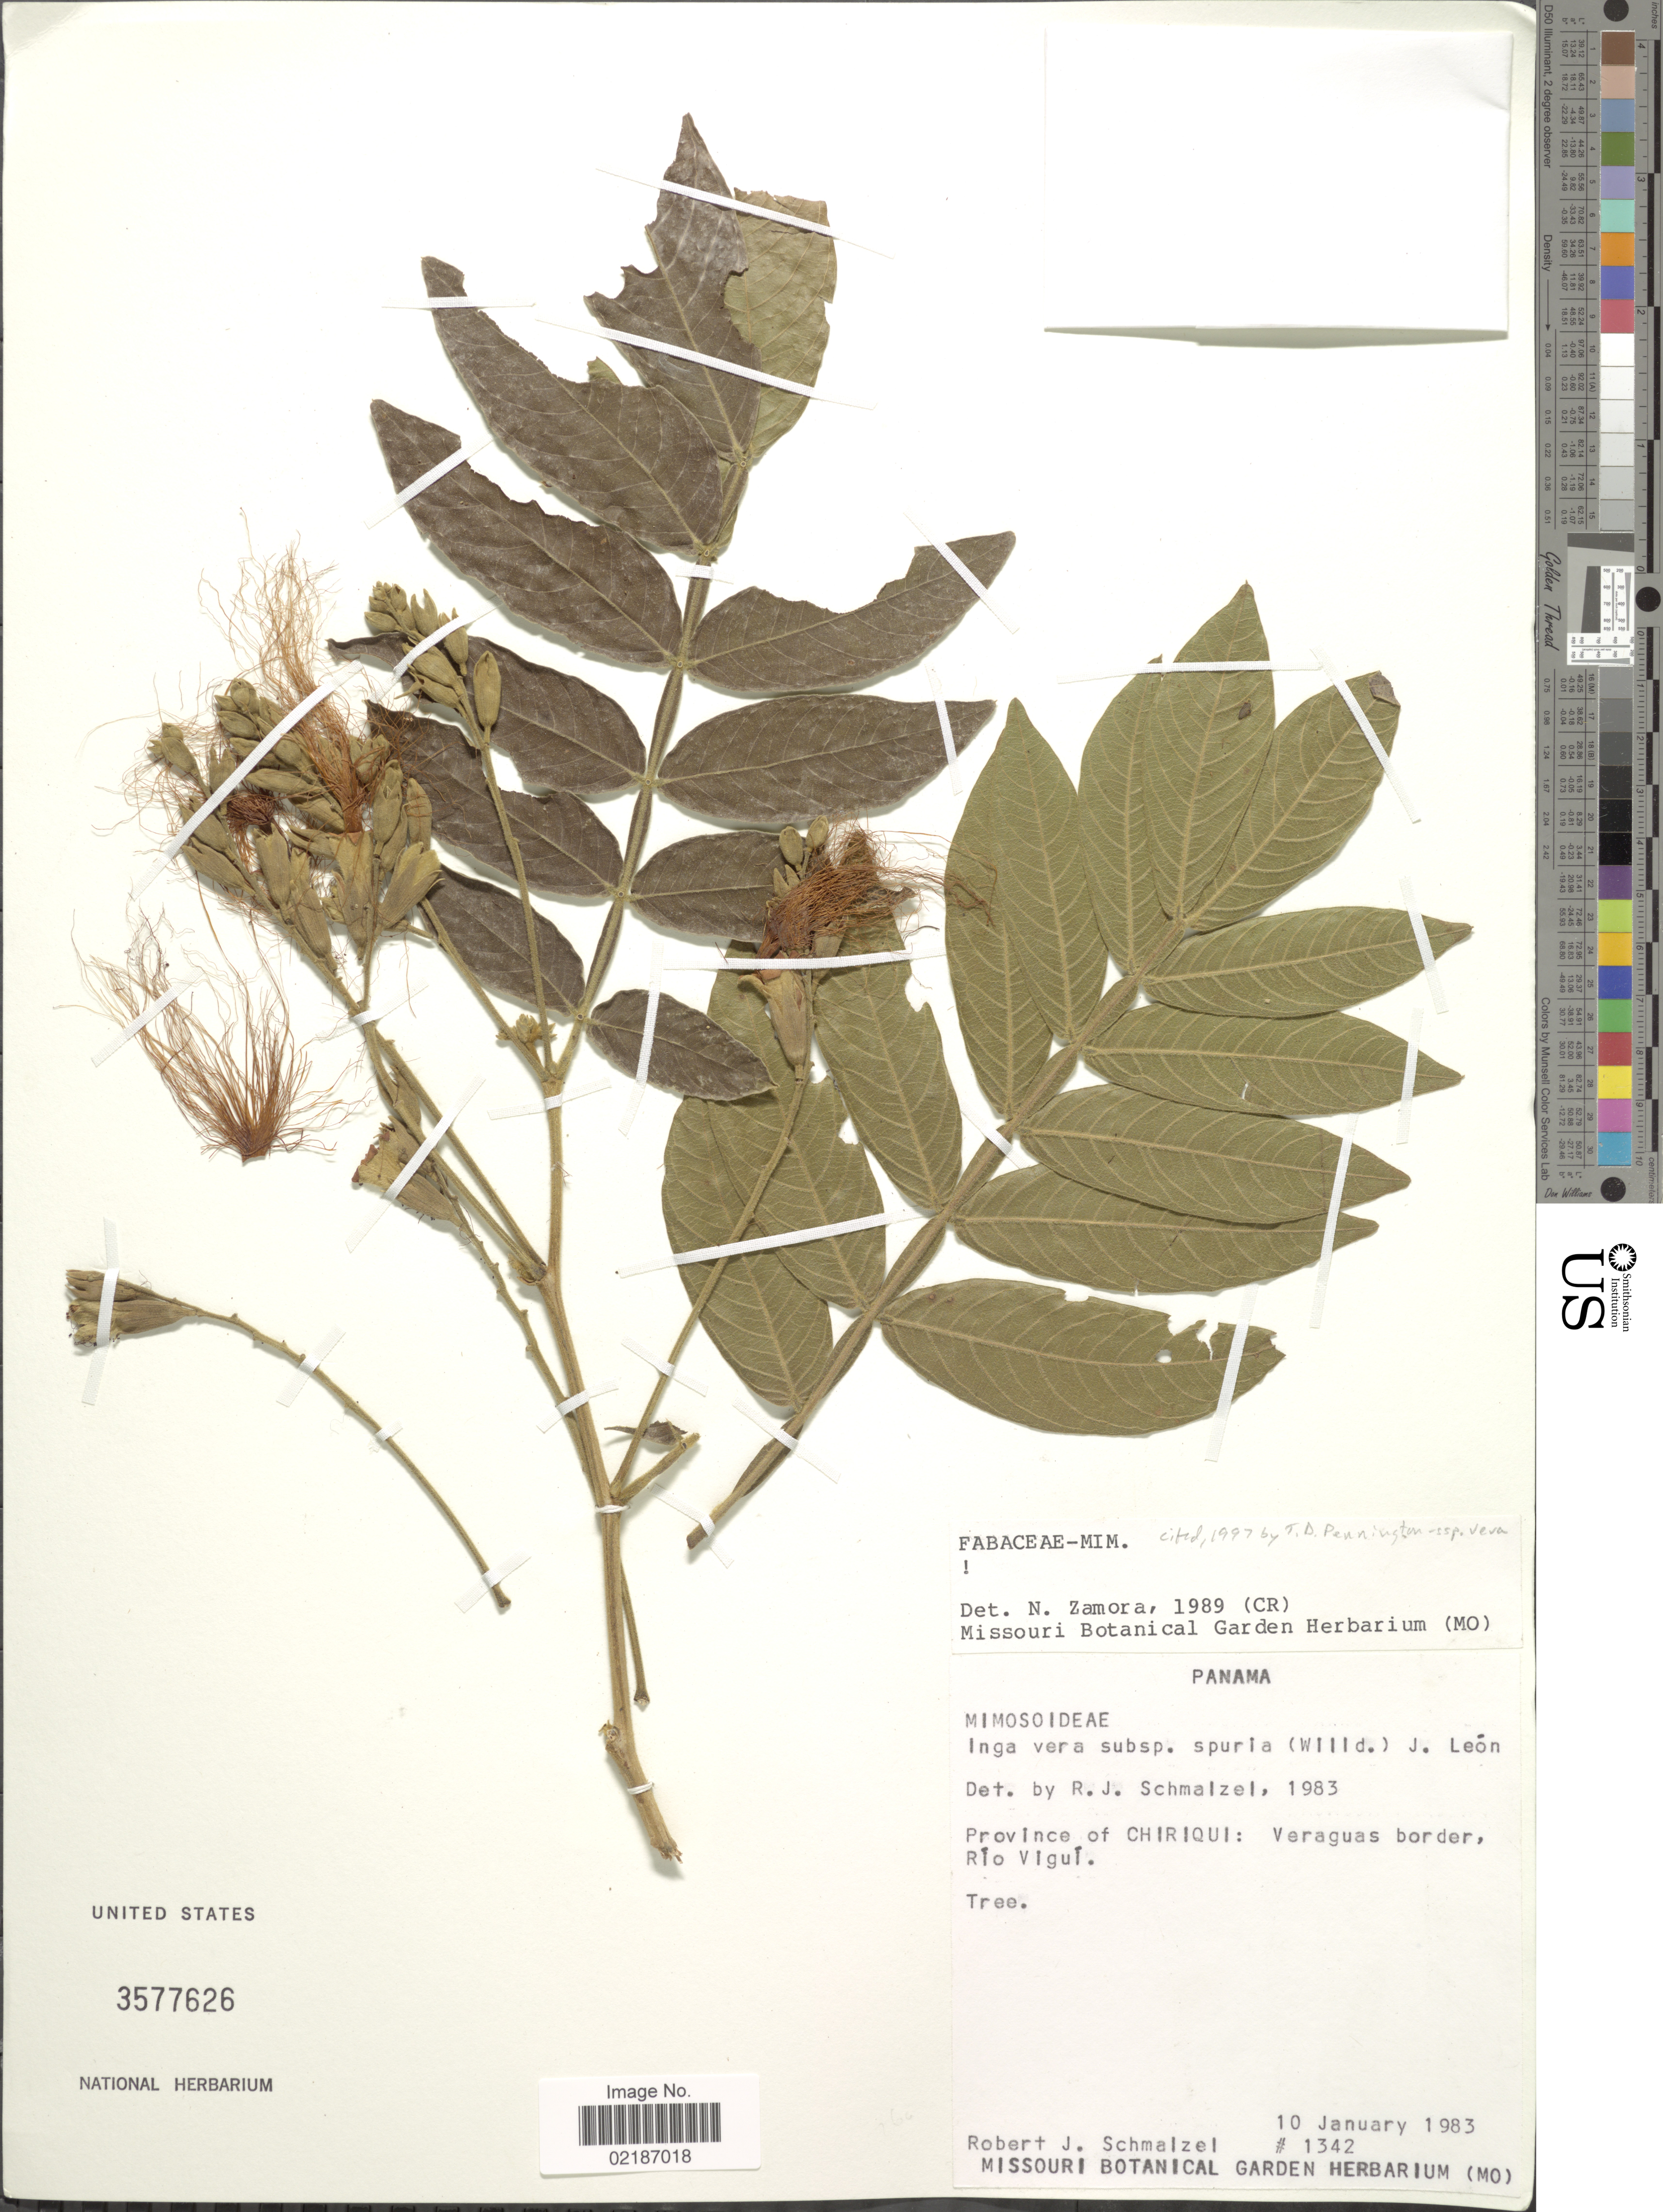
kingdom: Plantae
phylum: Tracheophyta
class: Magnoliopsida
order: Fabales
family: Fabaceae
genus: Inga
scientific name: Inga vera subsp. vera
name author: Willd.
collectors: R. Schmalzel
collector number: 1342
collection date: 1983-01-10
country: Panama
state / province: Chiriqui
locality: Veraguas border, Rio Vigui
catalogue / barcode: US 3577626